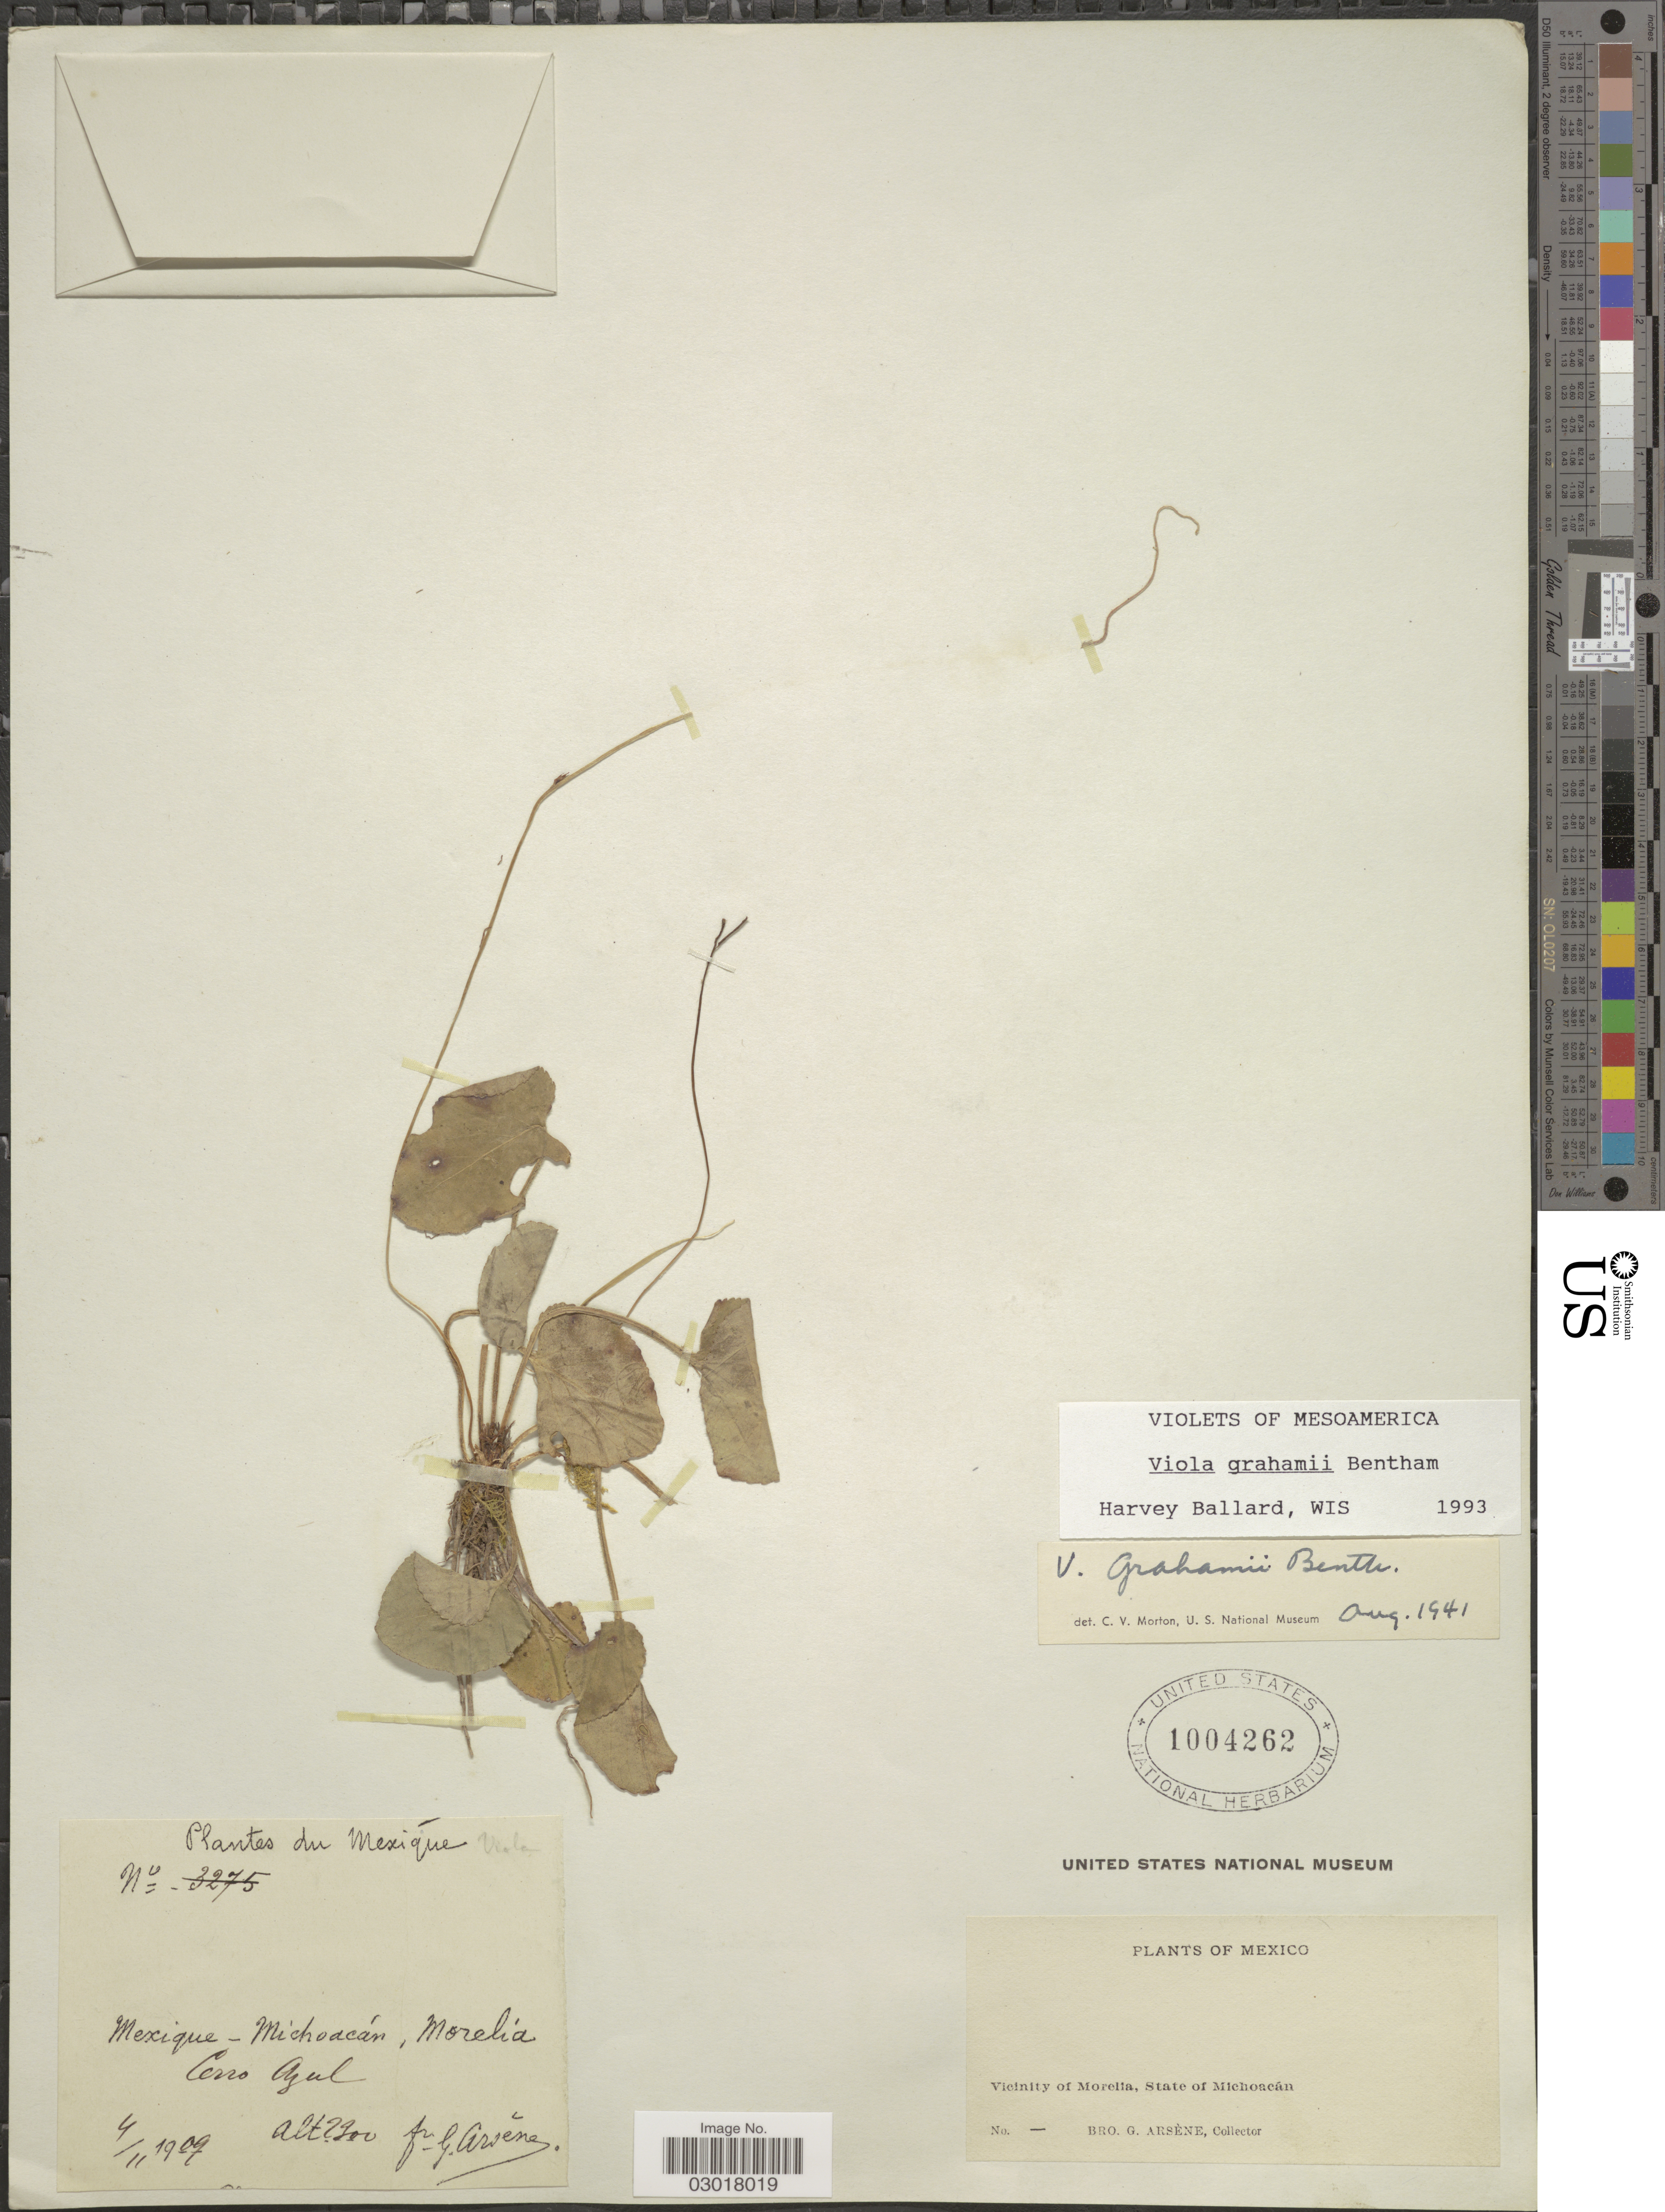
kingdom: Plantae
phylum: Tracheophyta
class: Magnoliopsida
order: Malpighiales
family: Violaceae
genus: Viola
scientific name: Viola grahamii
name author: Benth.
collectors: Bro. G. Arsène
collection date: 1909-11-04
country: Mexico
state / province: Michoacán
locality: Vicinity of Morelia Cerro Azul.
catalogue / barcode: US 1004262